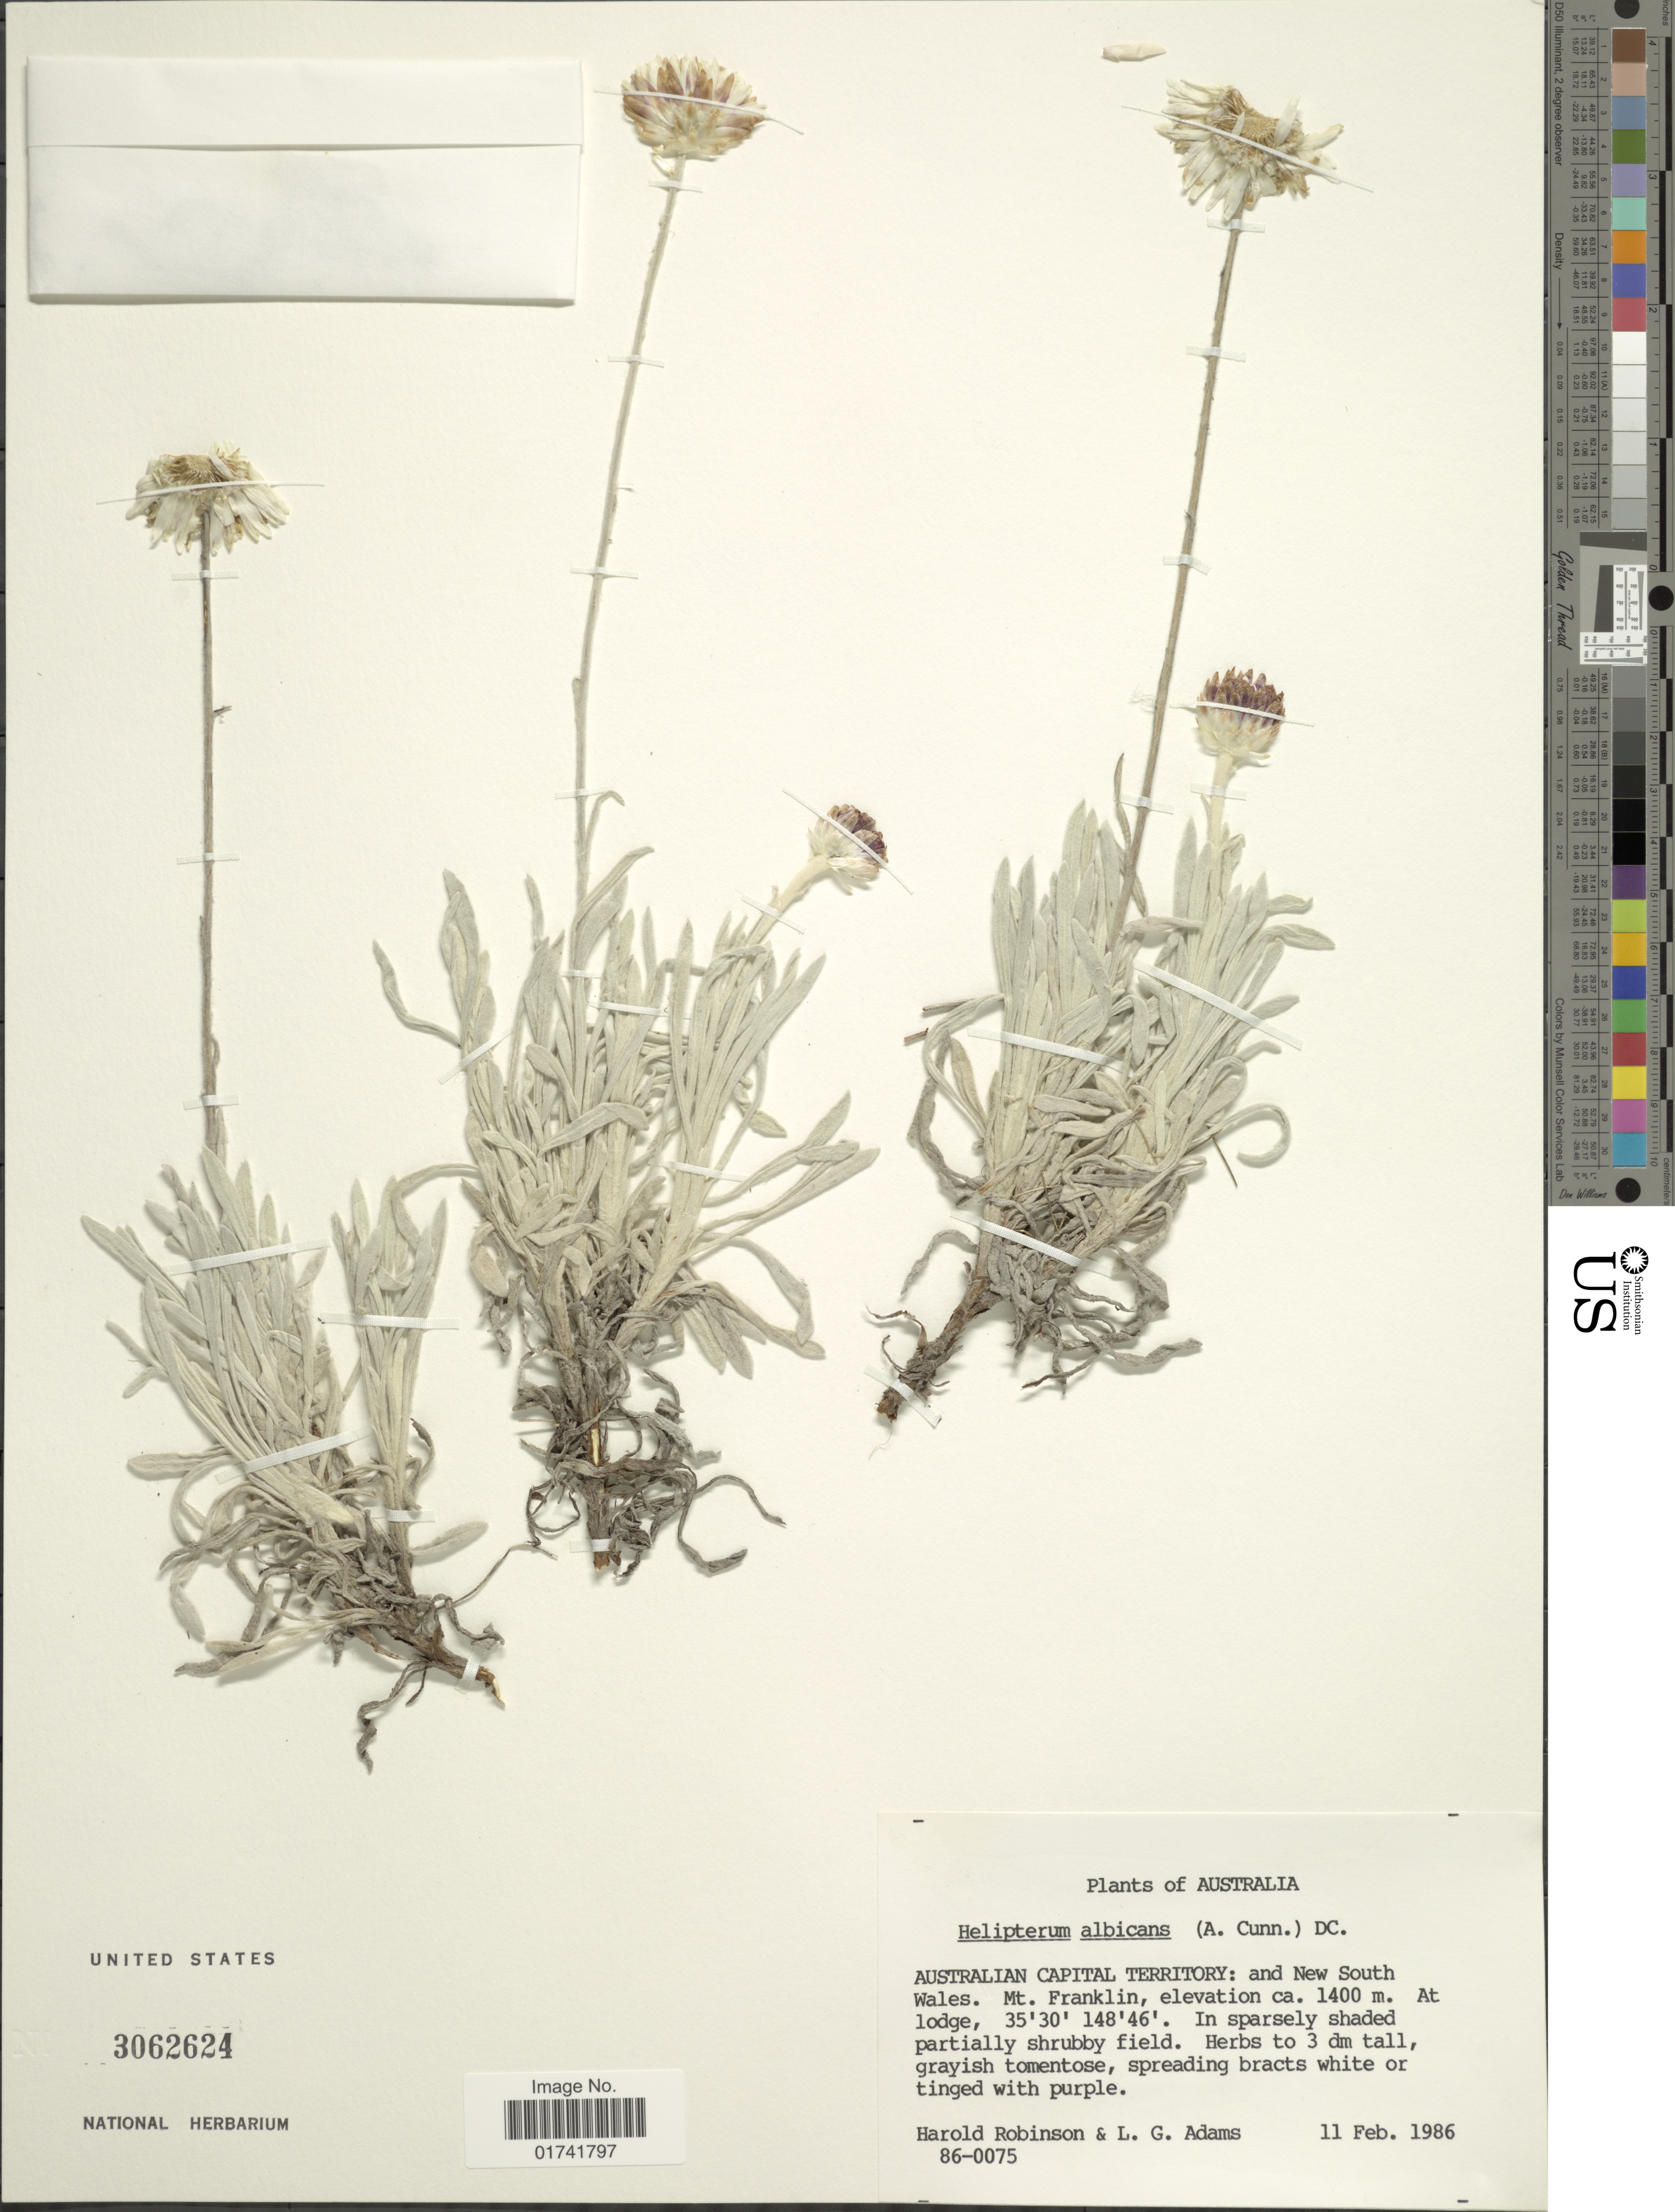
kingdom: Plantae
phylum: Tracheophyta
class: Magnoliopsida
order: Asterales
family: Asteraceae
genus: Leucochrysum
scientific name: Leucochrysum albicans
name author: (A. Cunn.) Paul G. Wilson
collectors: H. Robinson & L. G. Adams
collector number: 86-0075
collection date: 1986-02-11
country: Australia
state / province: New South Wales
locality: Australian Capital Territory: Mt. Franklin, in sparsely shaded partially shrubby field.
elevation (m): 1400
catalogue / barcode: US 3062624